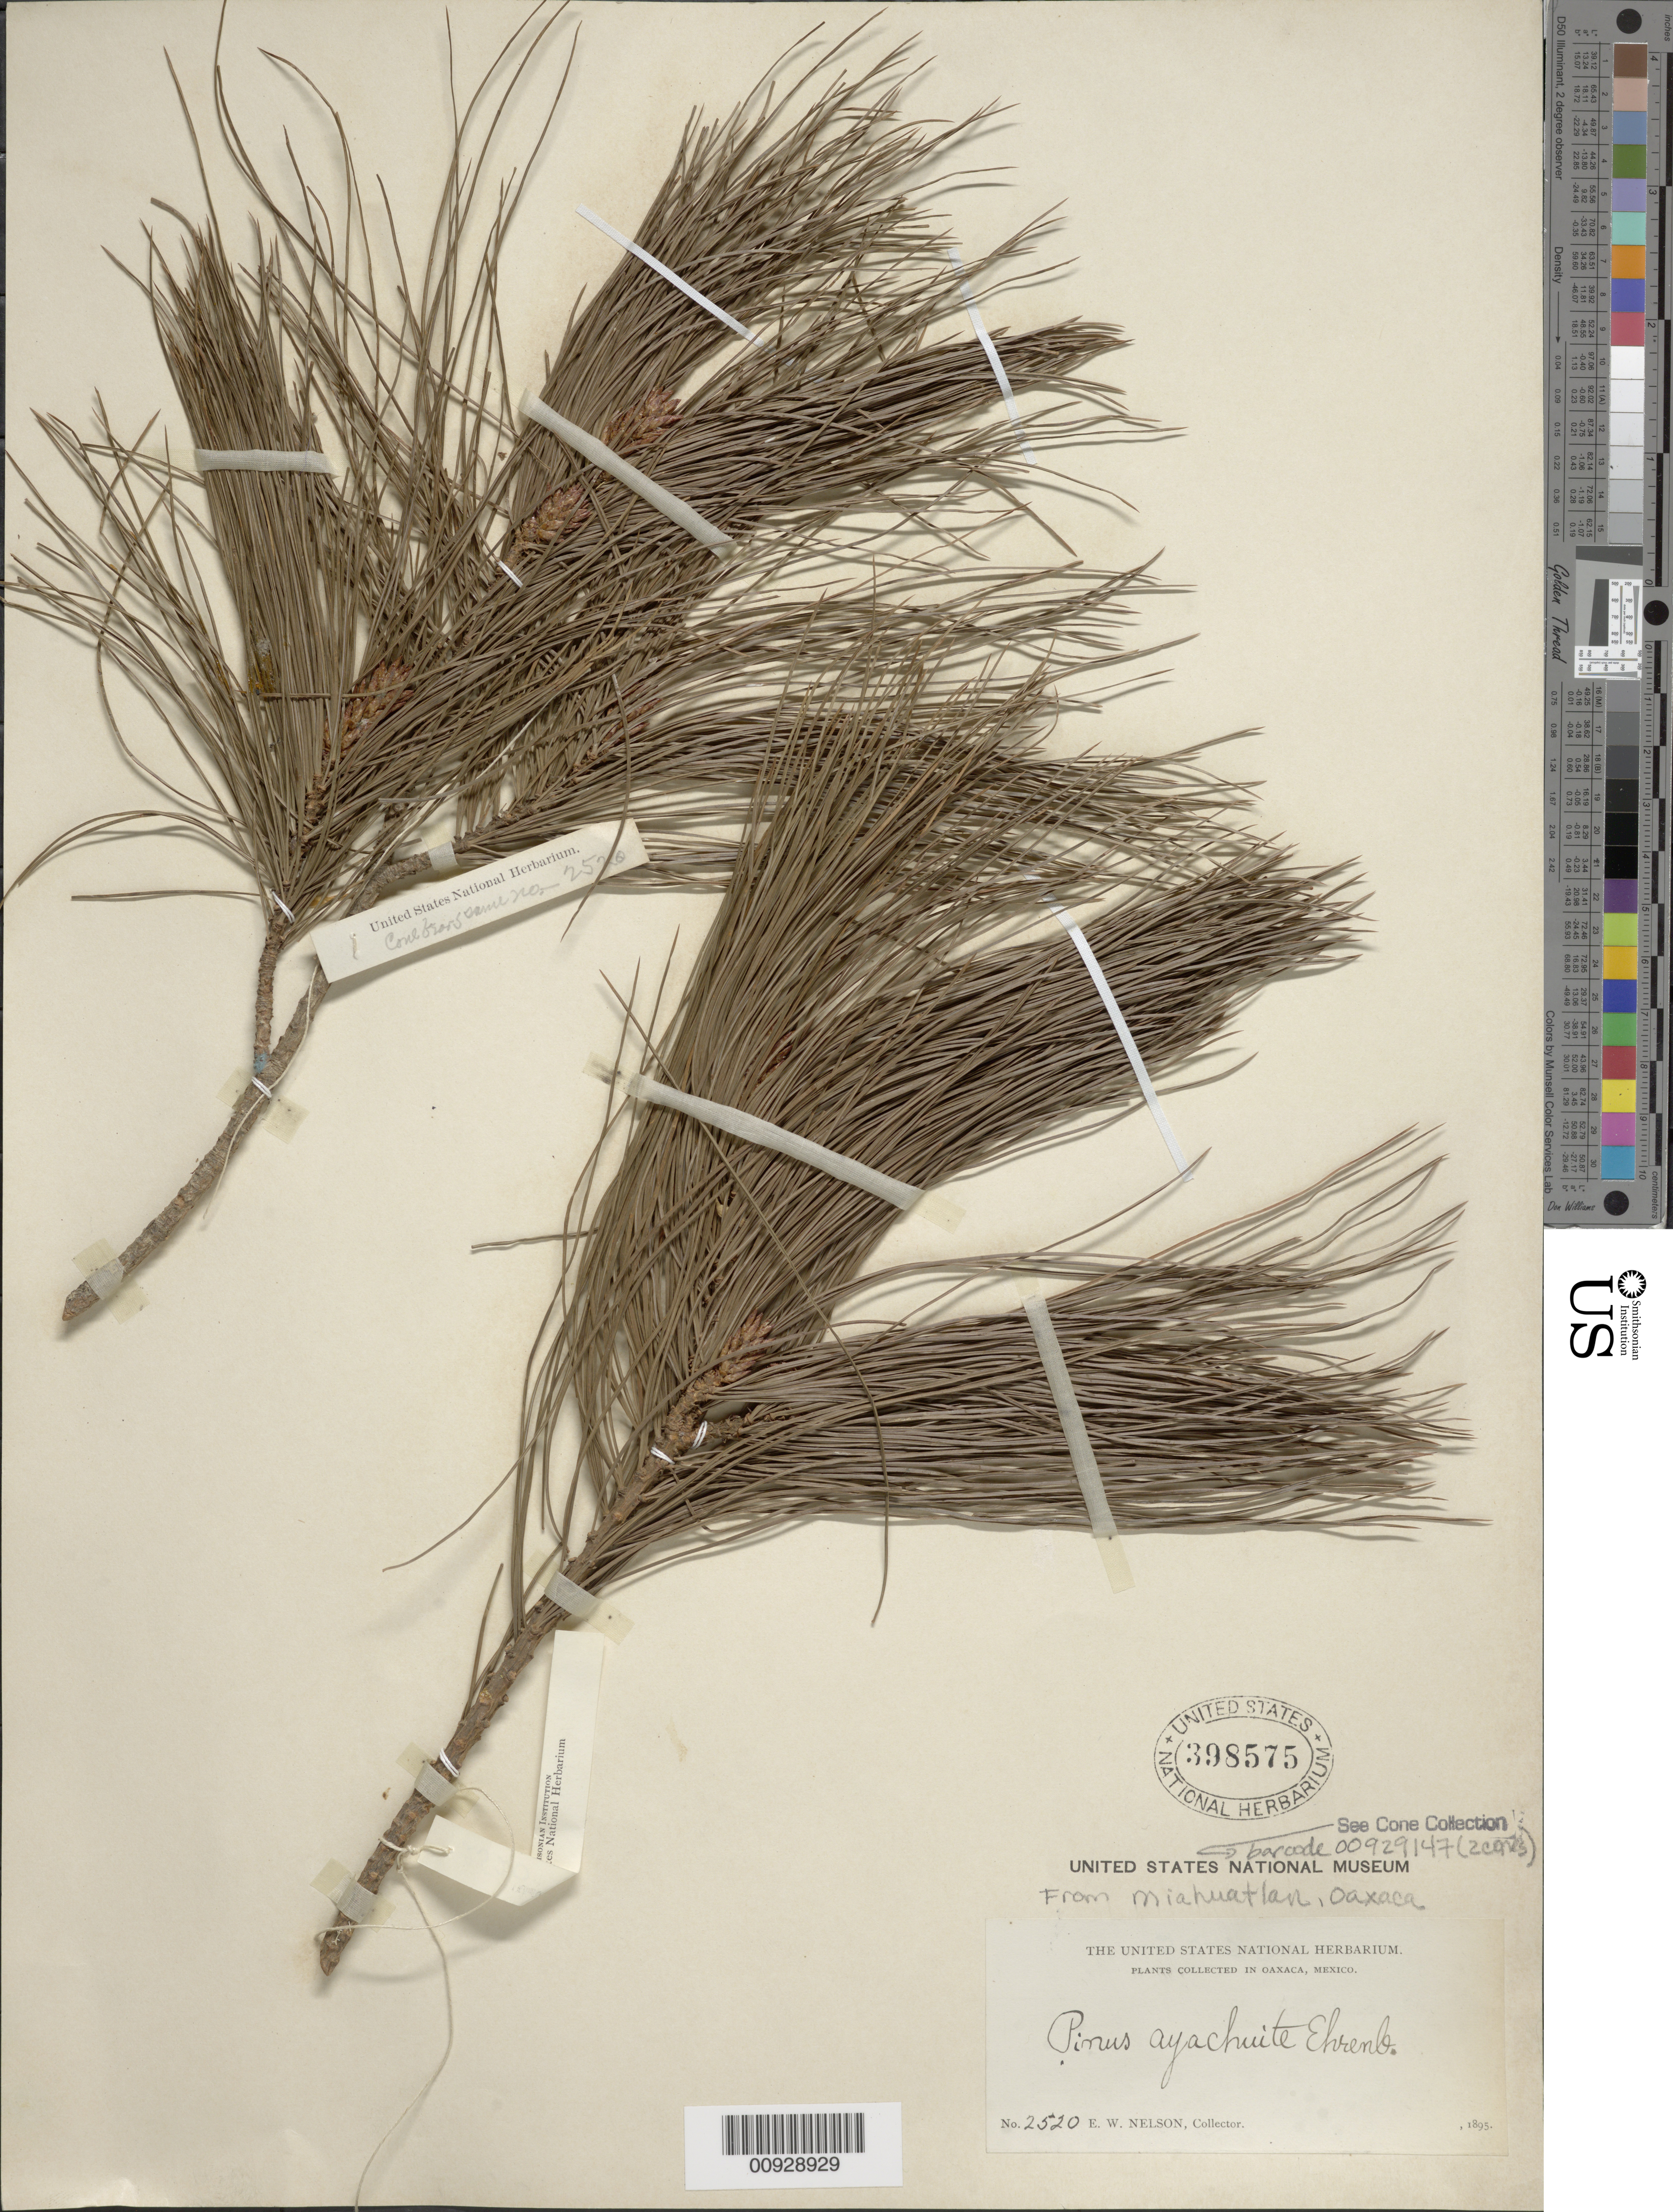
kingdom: Plantae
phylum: Tracheophyta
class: Pinopsida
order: Pinales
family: Pinaceae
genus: Pinus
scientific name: Pinus ayacahuite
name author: Ehrenb. ex Schltdl.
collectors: E. W. Nelson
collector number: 2520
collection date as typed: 1895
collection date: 1895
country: Mexico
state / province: Oaxaca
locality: Miahuatlan.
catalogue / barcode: US 398575